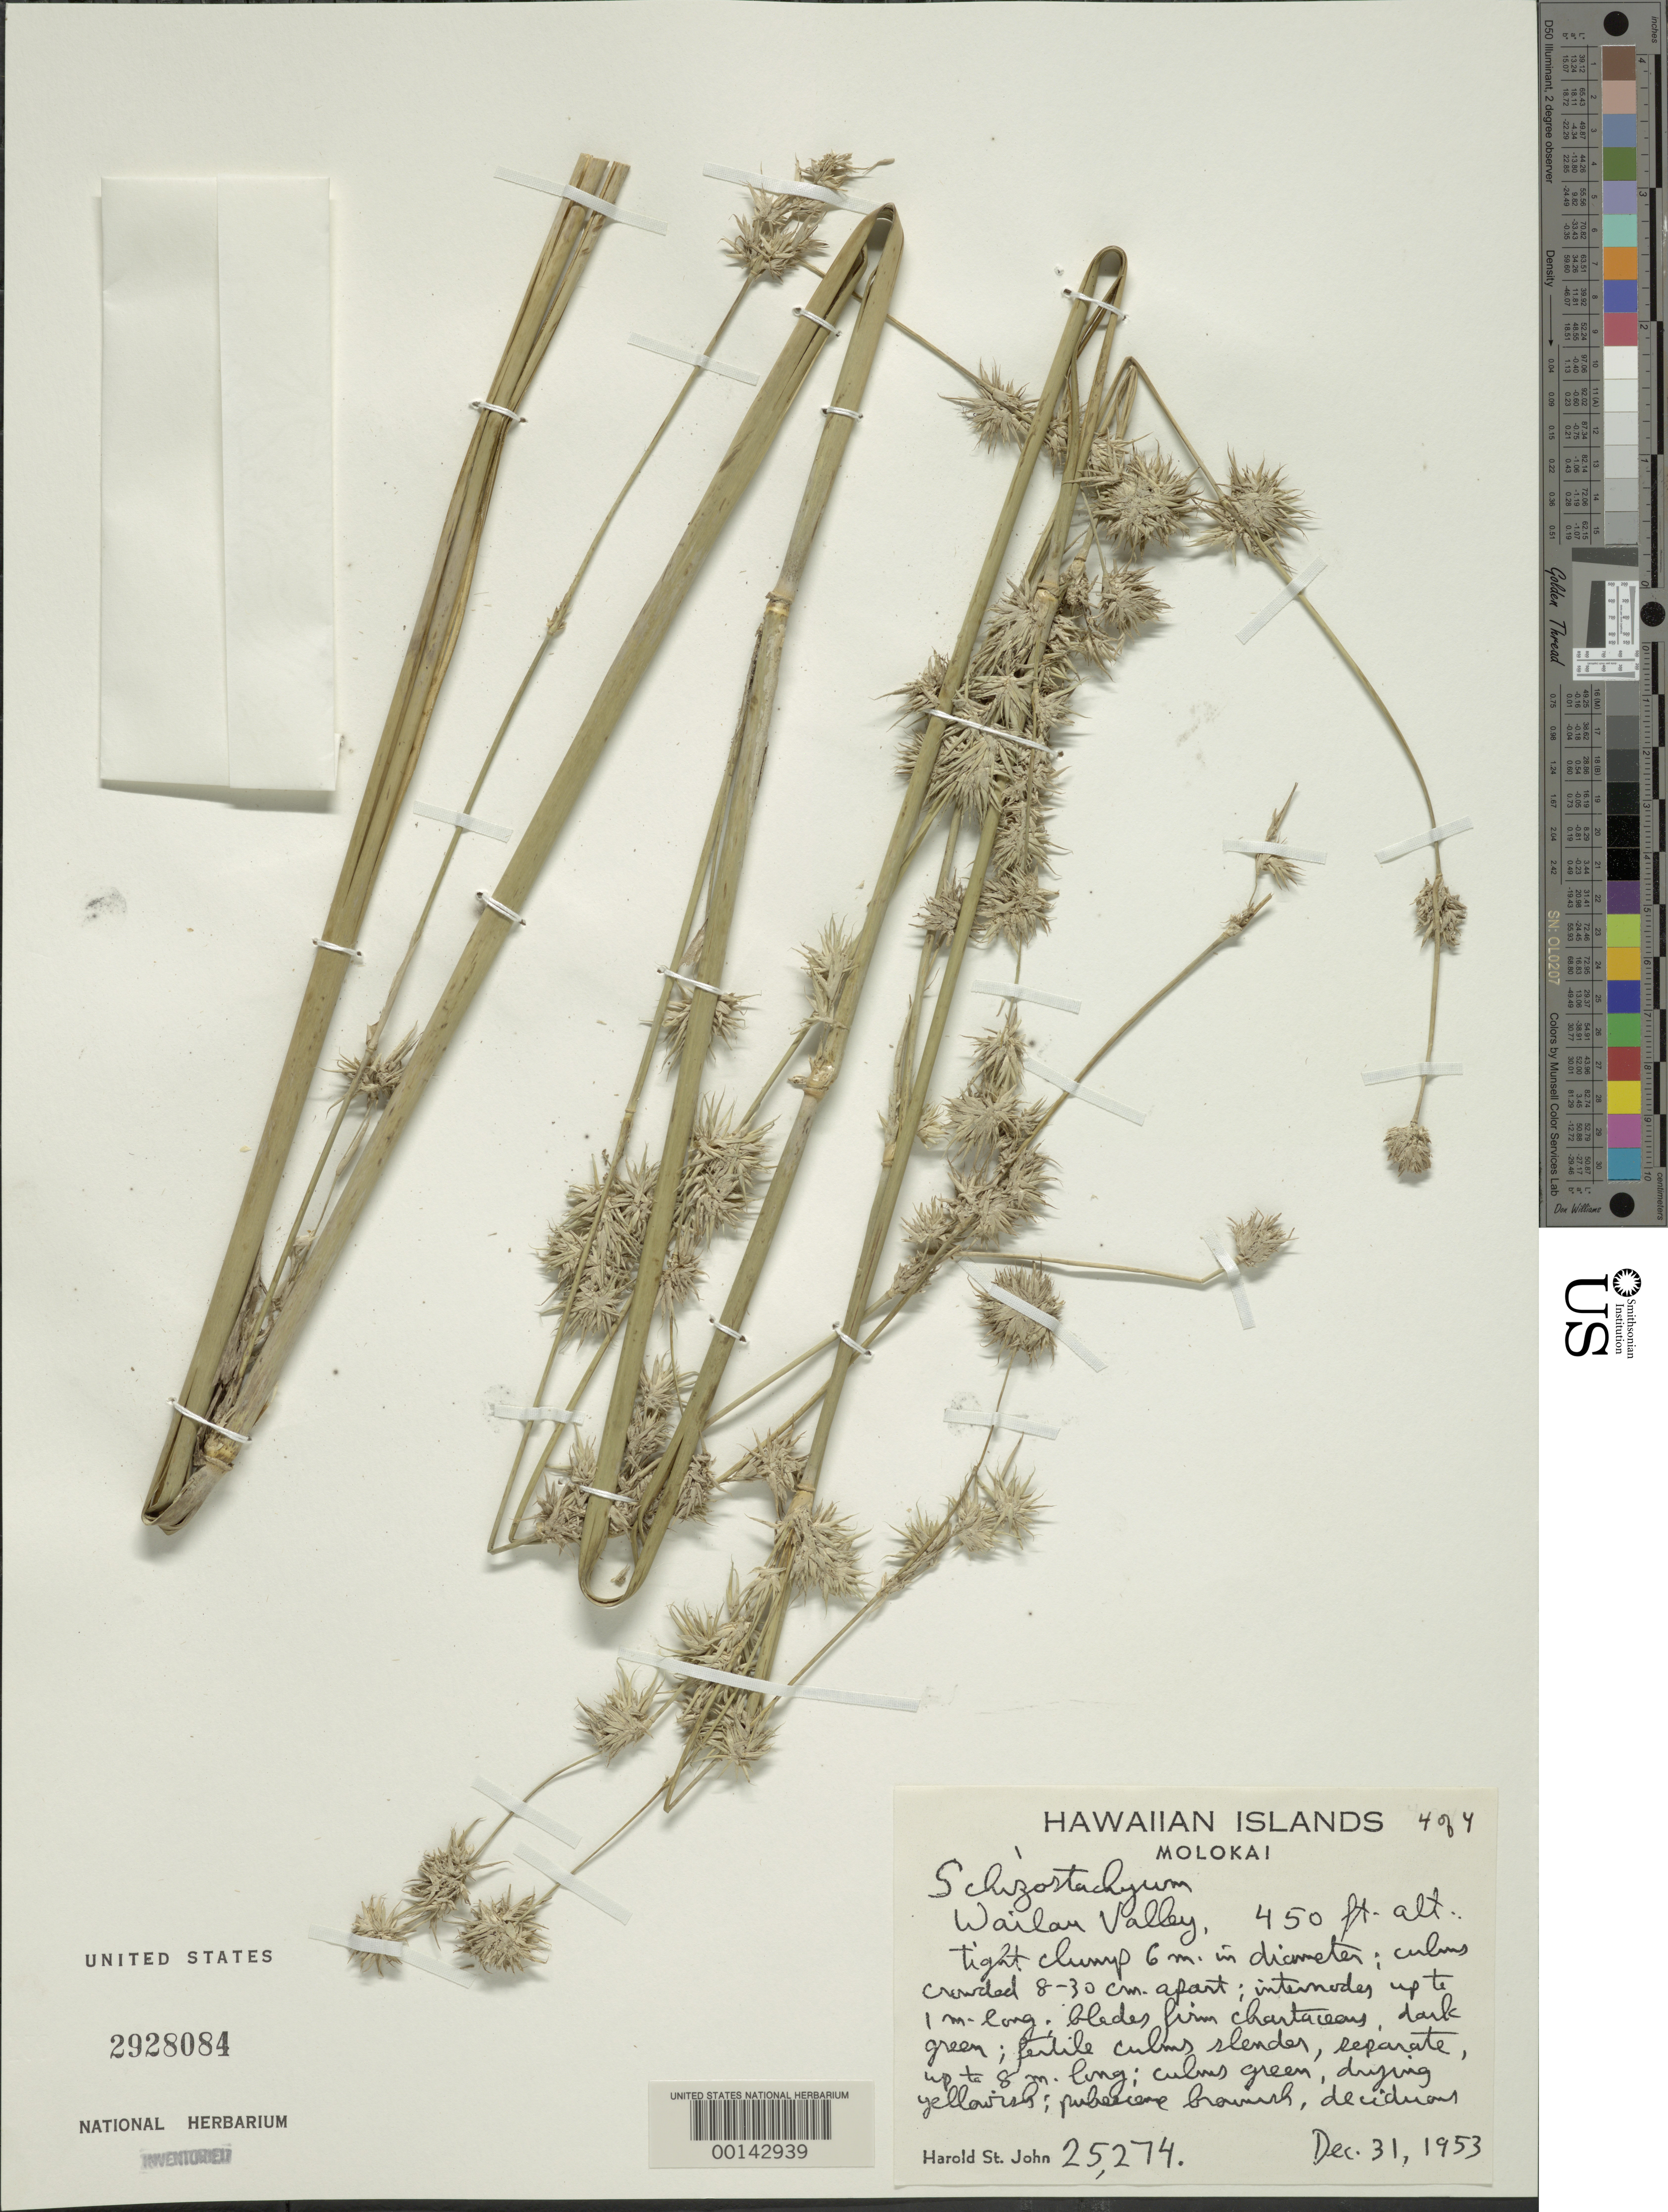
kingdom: Plantae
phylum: Tracheophyta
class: Liliopsida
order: Poales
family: Poaceae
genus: Schizostachyum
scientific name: Schizostachyum sp.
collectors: H. St. John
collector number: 25274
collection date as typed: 31 Dec 1953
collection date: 1953-12-31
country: United States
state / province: Hawaii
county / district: Maui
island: Moloka'i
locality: Molokai, Wailau valley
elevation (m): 137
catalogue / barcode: US 2928084